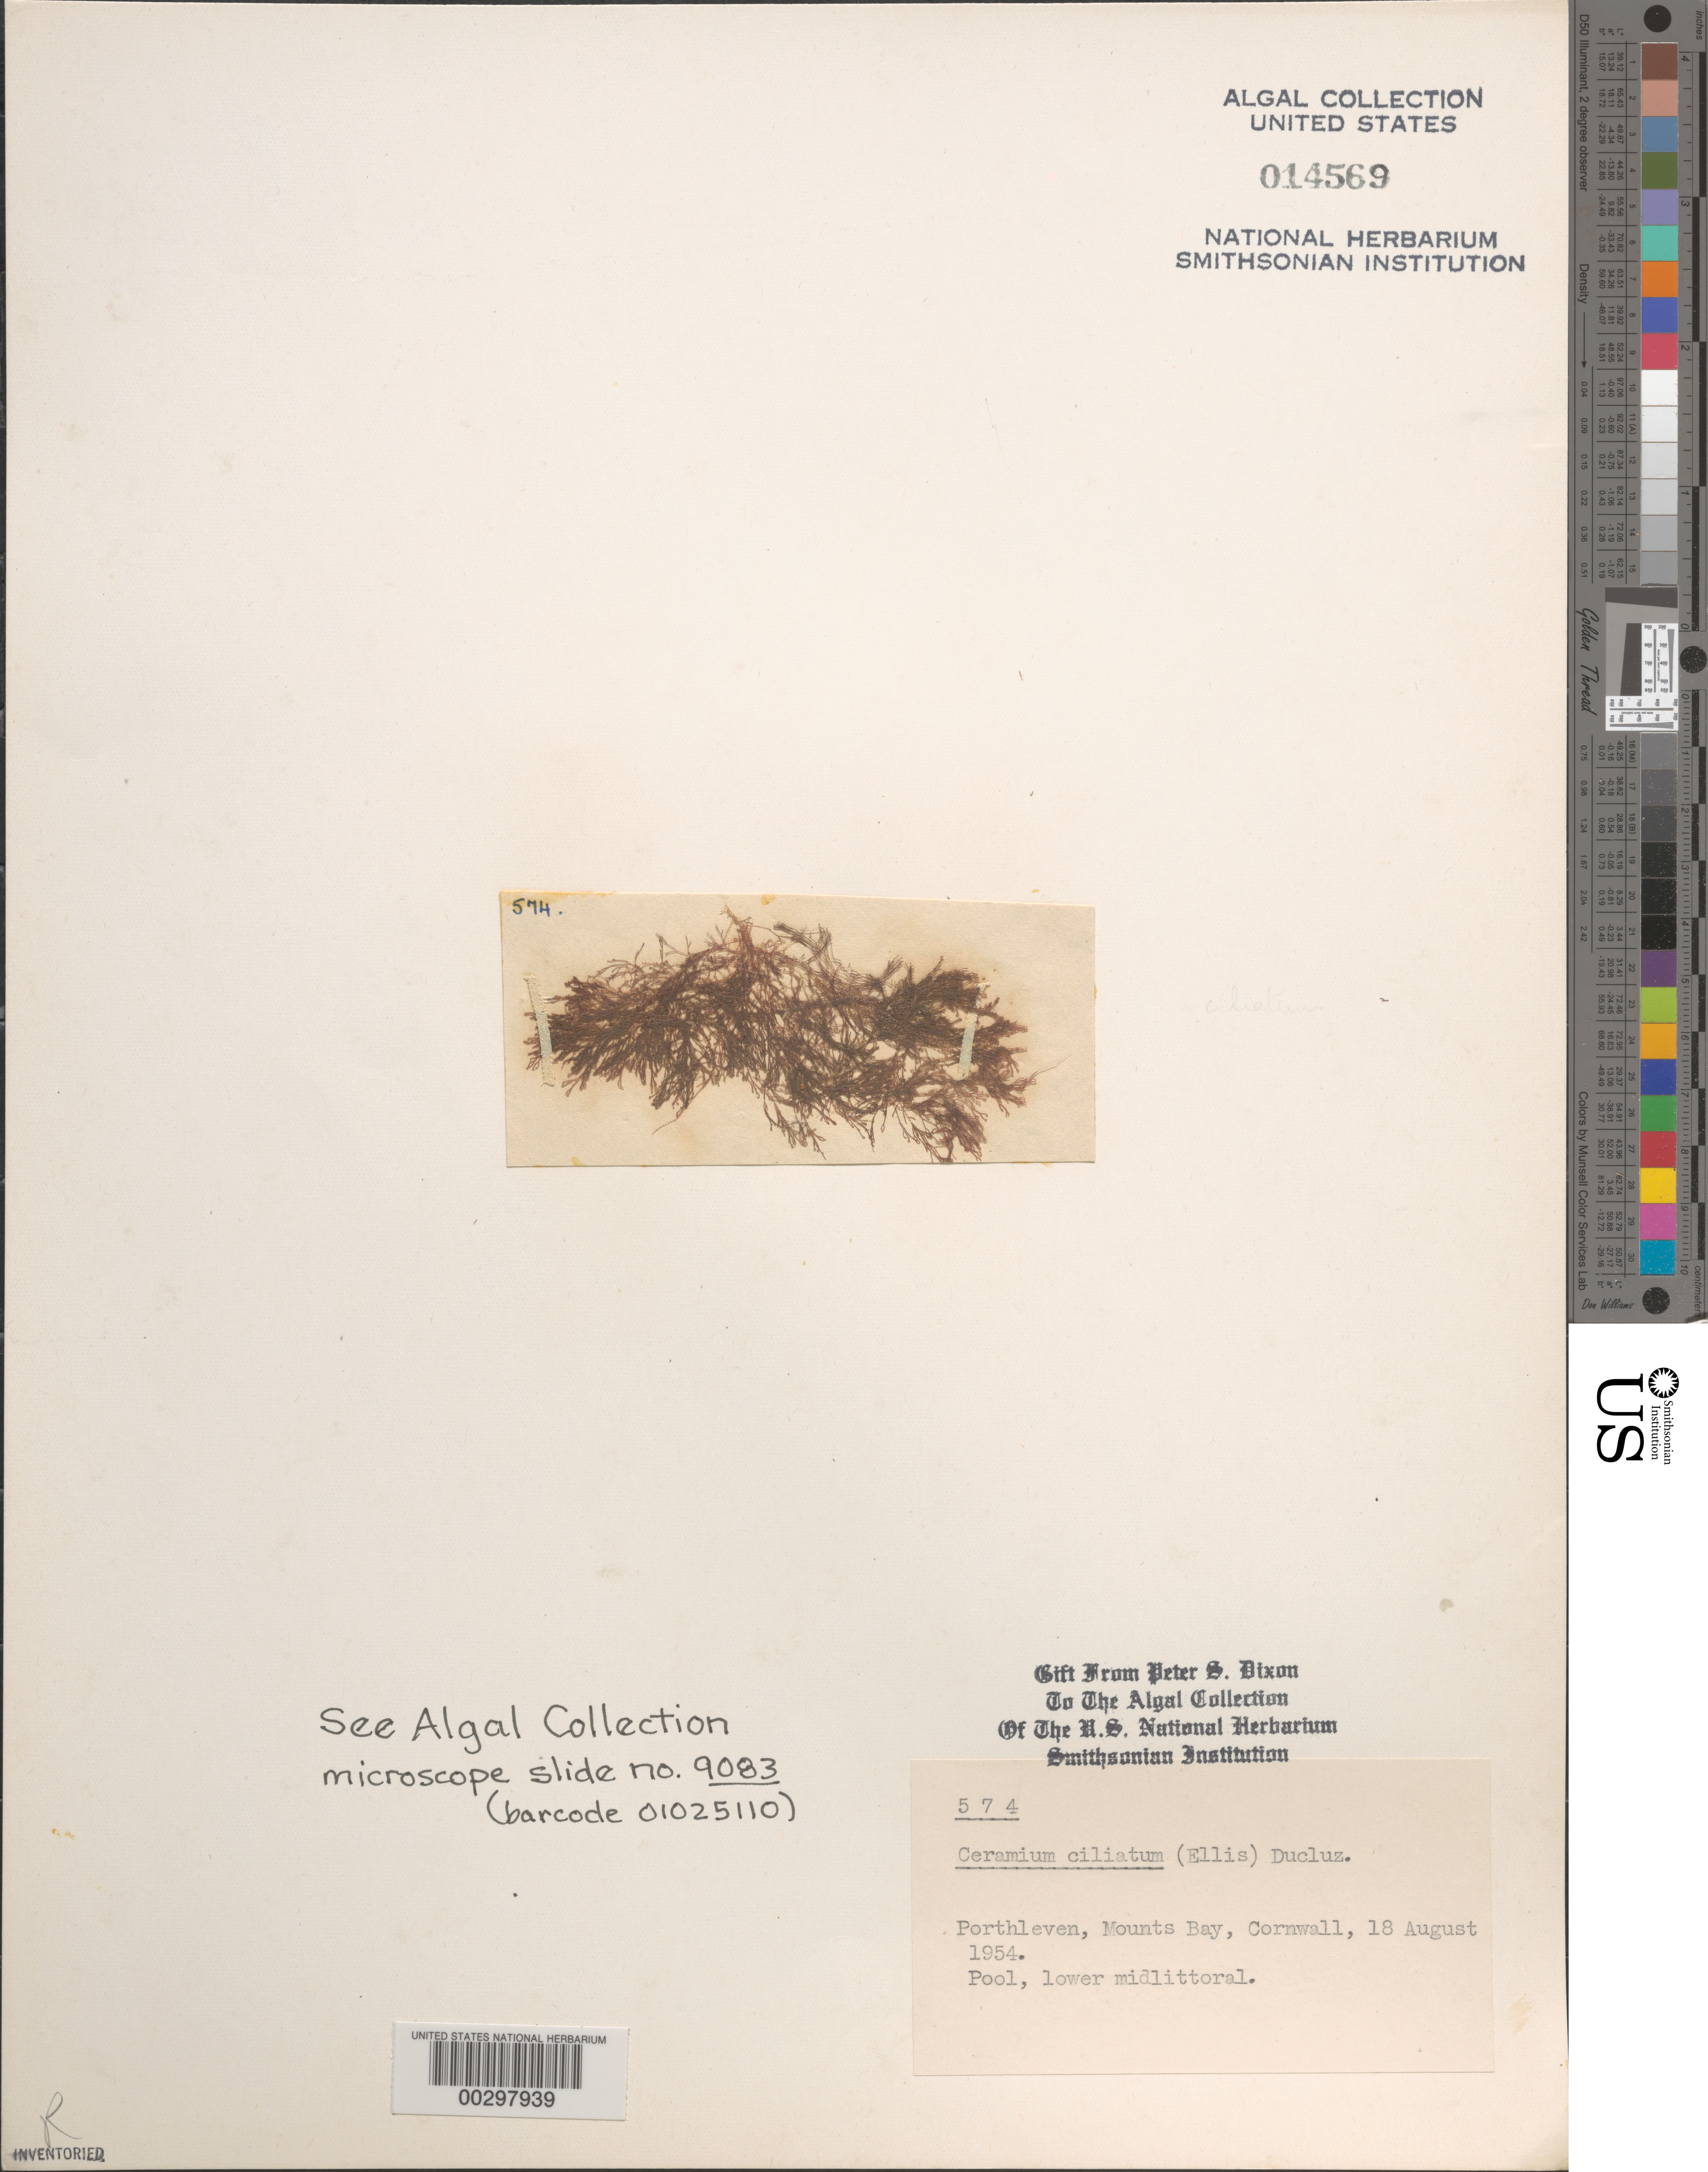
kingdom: Plantae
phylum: Rhodophyta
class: Florideophyceae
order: Ceramiales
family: Ceramiaceae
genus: Ceramium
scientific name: Ceramium ciliatum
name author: (J. Ellis) Ducluzeau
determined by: Dixon, P. S.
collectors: P. S. Dixon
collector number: PSD 574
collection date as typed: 18 Aug 1954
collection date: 1954-08-18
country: United Kingdom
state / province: England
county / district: Cornwall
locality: Porthleven, Mounts Bay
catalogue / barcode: US 14569